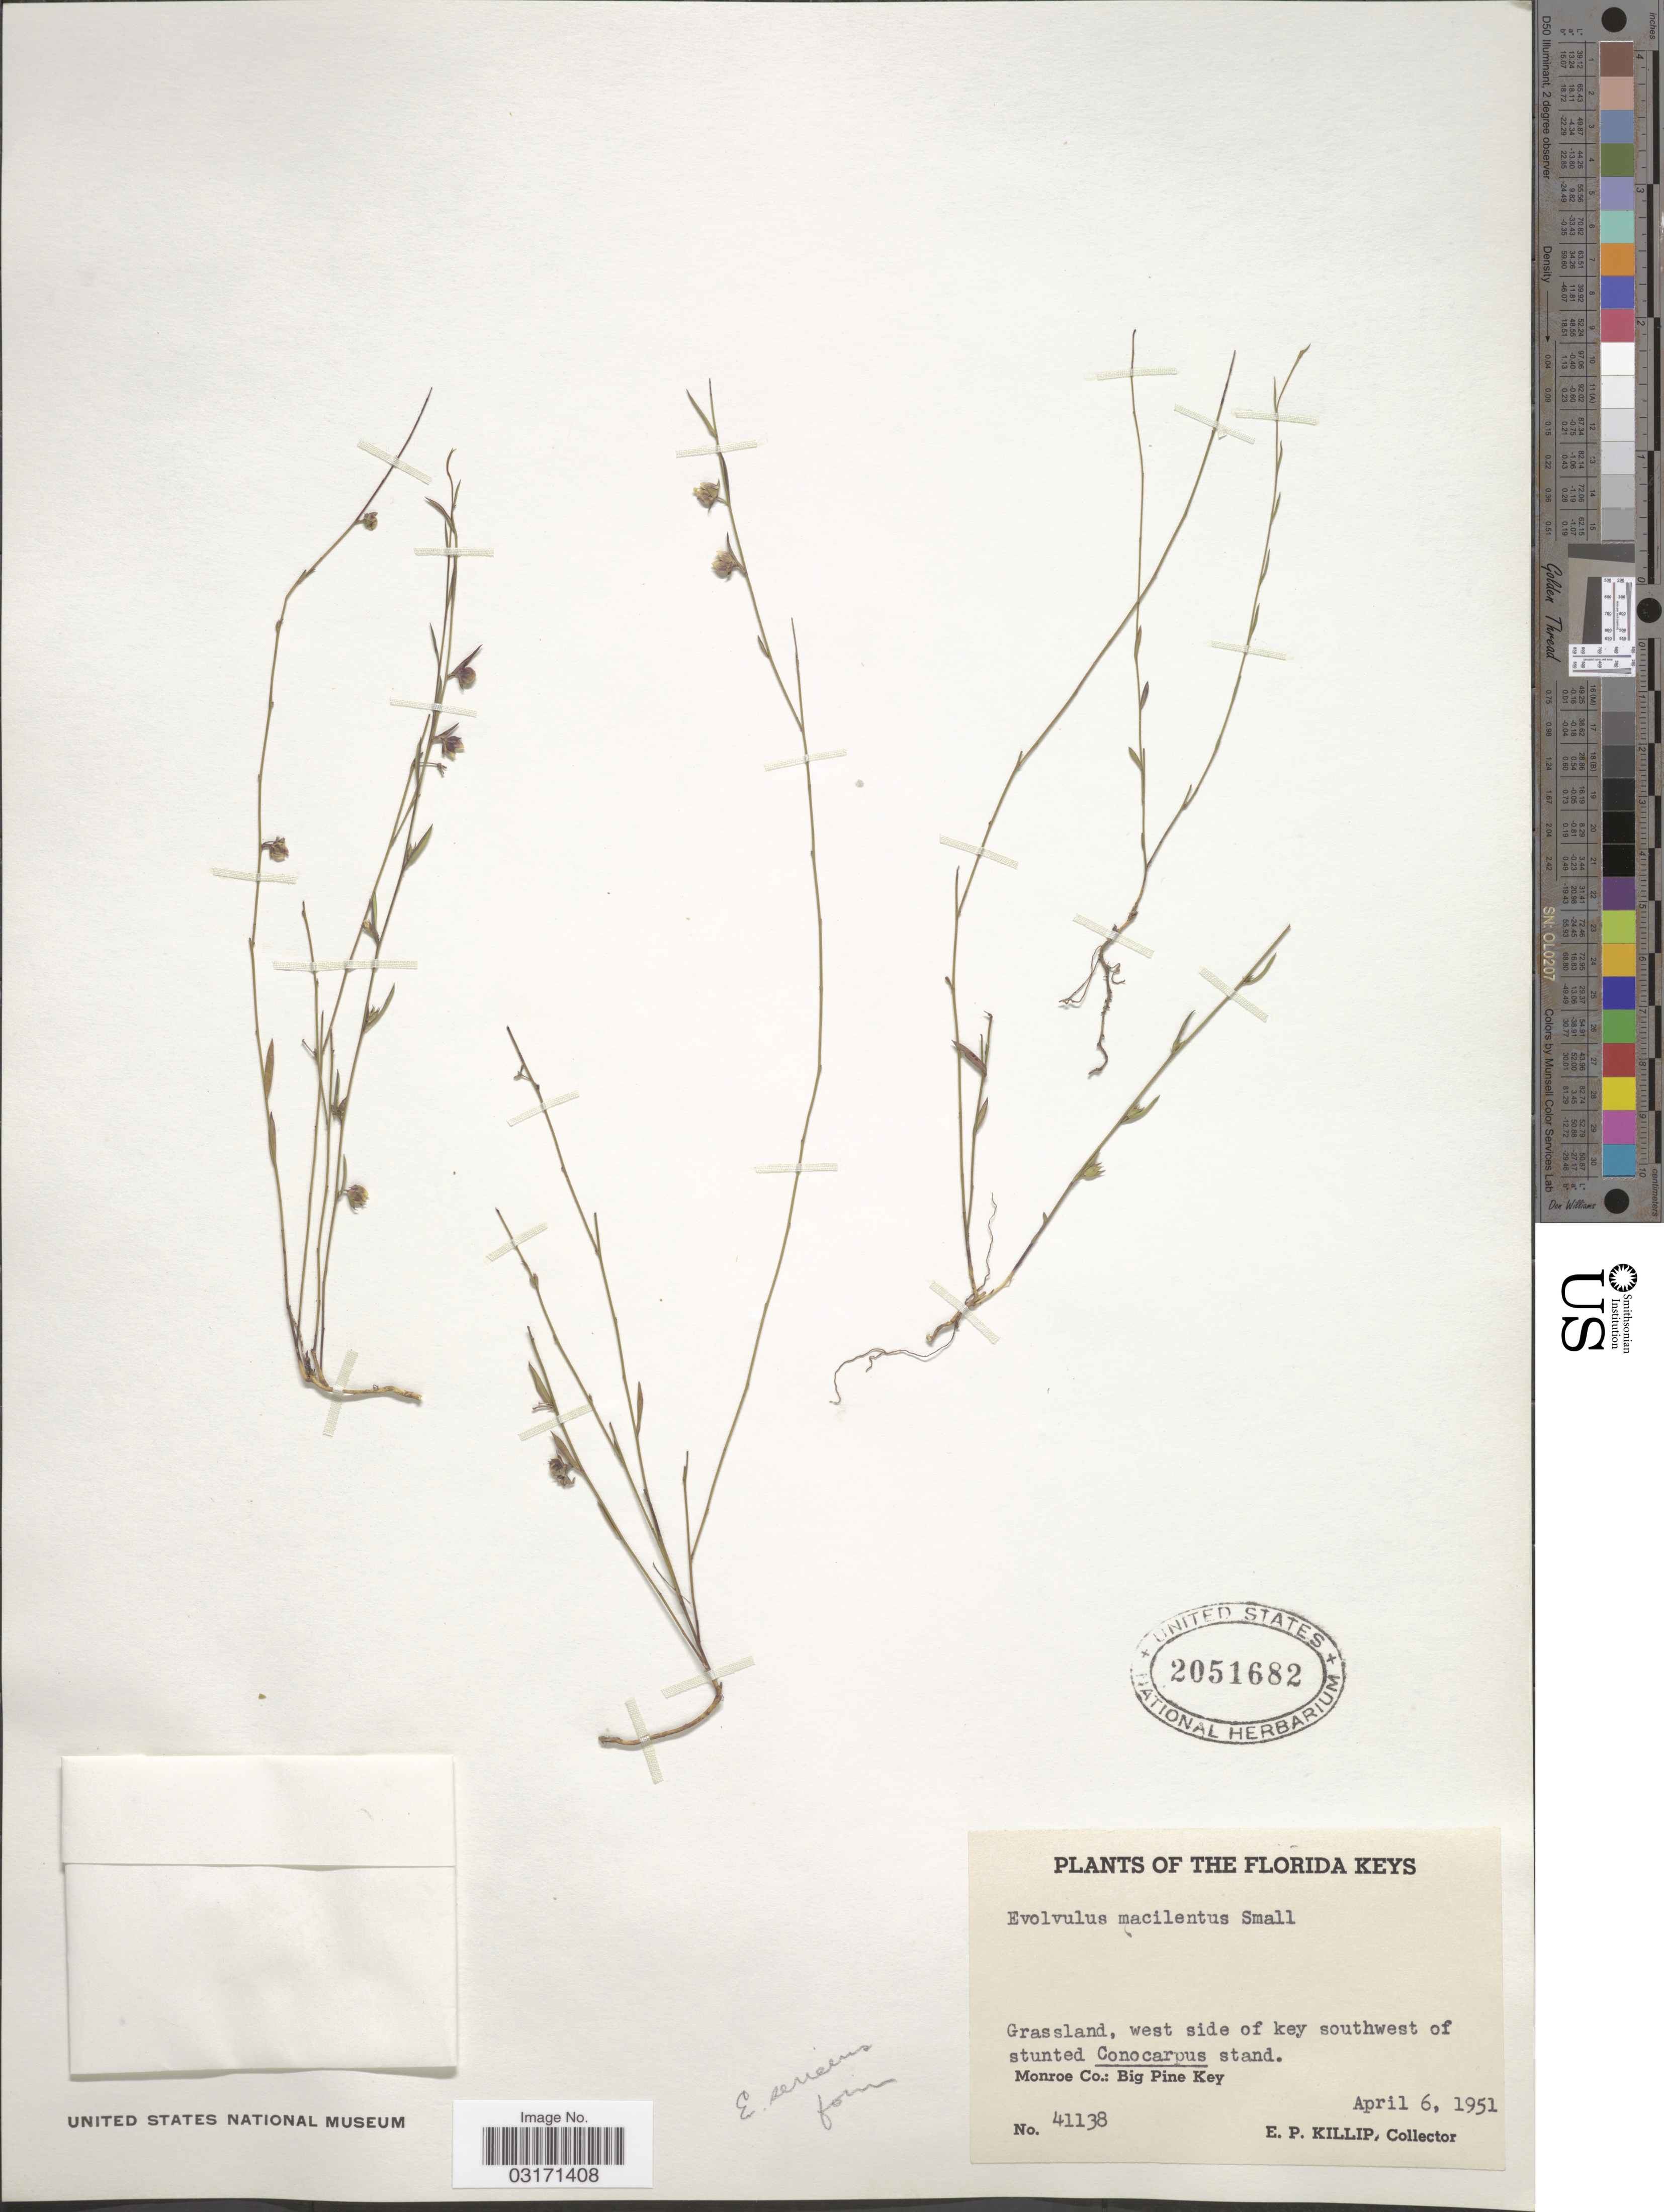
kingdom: Plantae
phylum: Tracheophyta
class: Magnoliopsida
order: Solanales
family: Convolvulaceae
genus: Evolvulus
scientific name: Evolvulus sericeus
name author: Sw.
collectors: E. P. Killip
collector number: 41138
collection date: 1951-04-06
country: United States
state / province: Florida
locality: The Florida Keys, Grassland, west side of key southwest of stunted Conocarpus stand, Monroe Co.: Big Pine Key.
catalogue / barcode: US 2051682